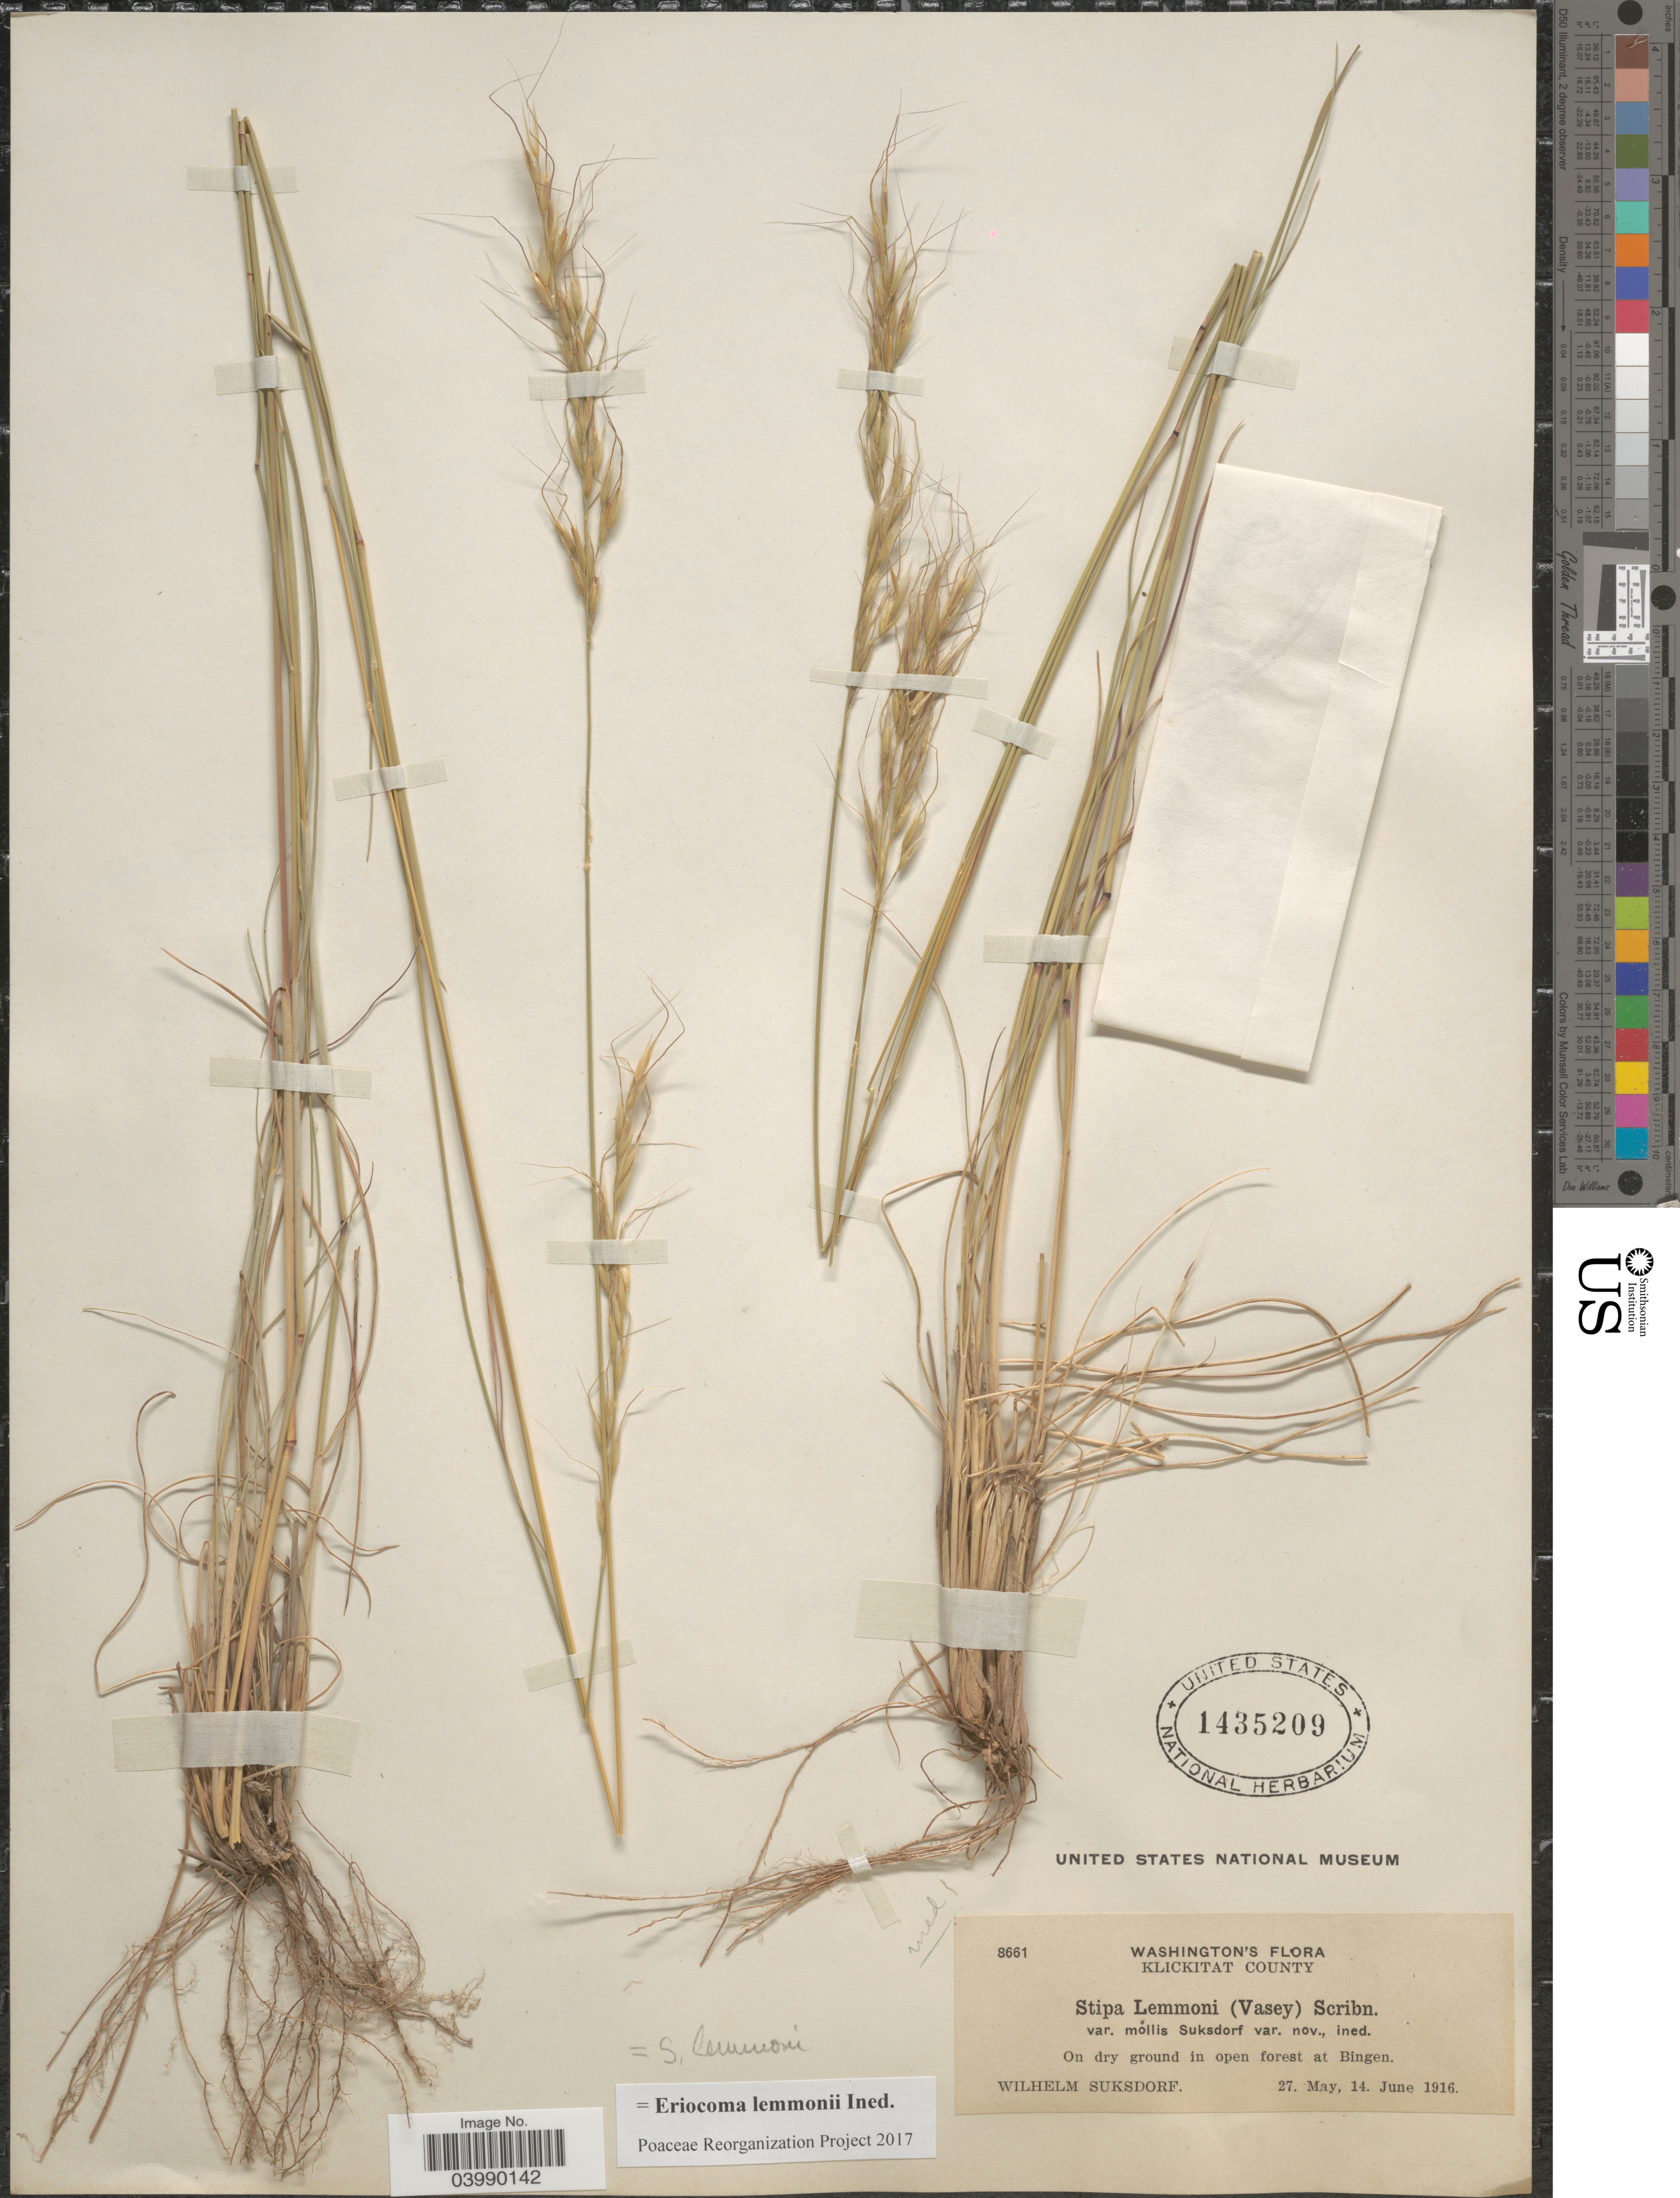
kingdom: Plantae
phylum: Tracheophyta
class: Liliopsida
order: Poales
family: Poaceae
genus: Eriocoma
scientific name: Eriocoma lemmonii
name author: (Vasey) Romasch.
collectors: W. N. Suksdorf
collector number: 8661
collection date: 1916-05-27/1916-06-14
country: United States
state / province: Washington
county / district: Klickitat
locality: Klickitat County. At Bingen.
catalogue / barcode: US 1435209